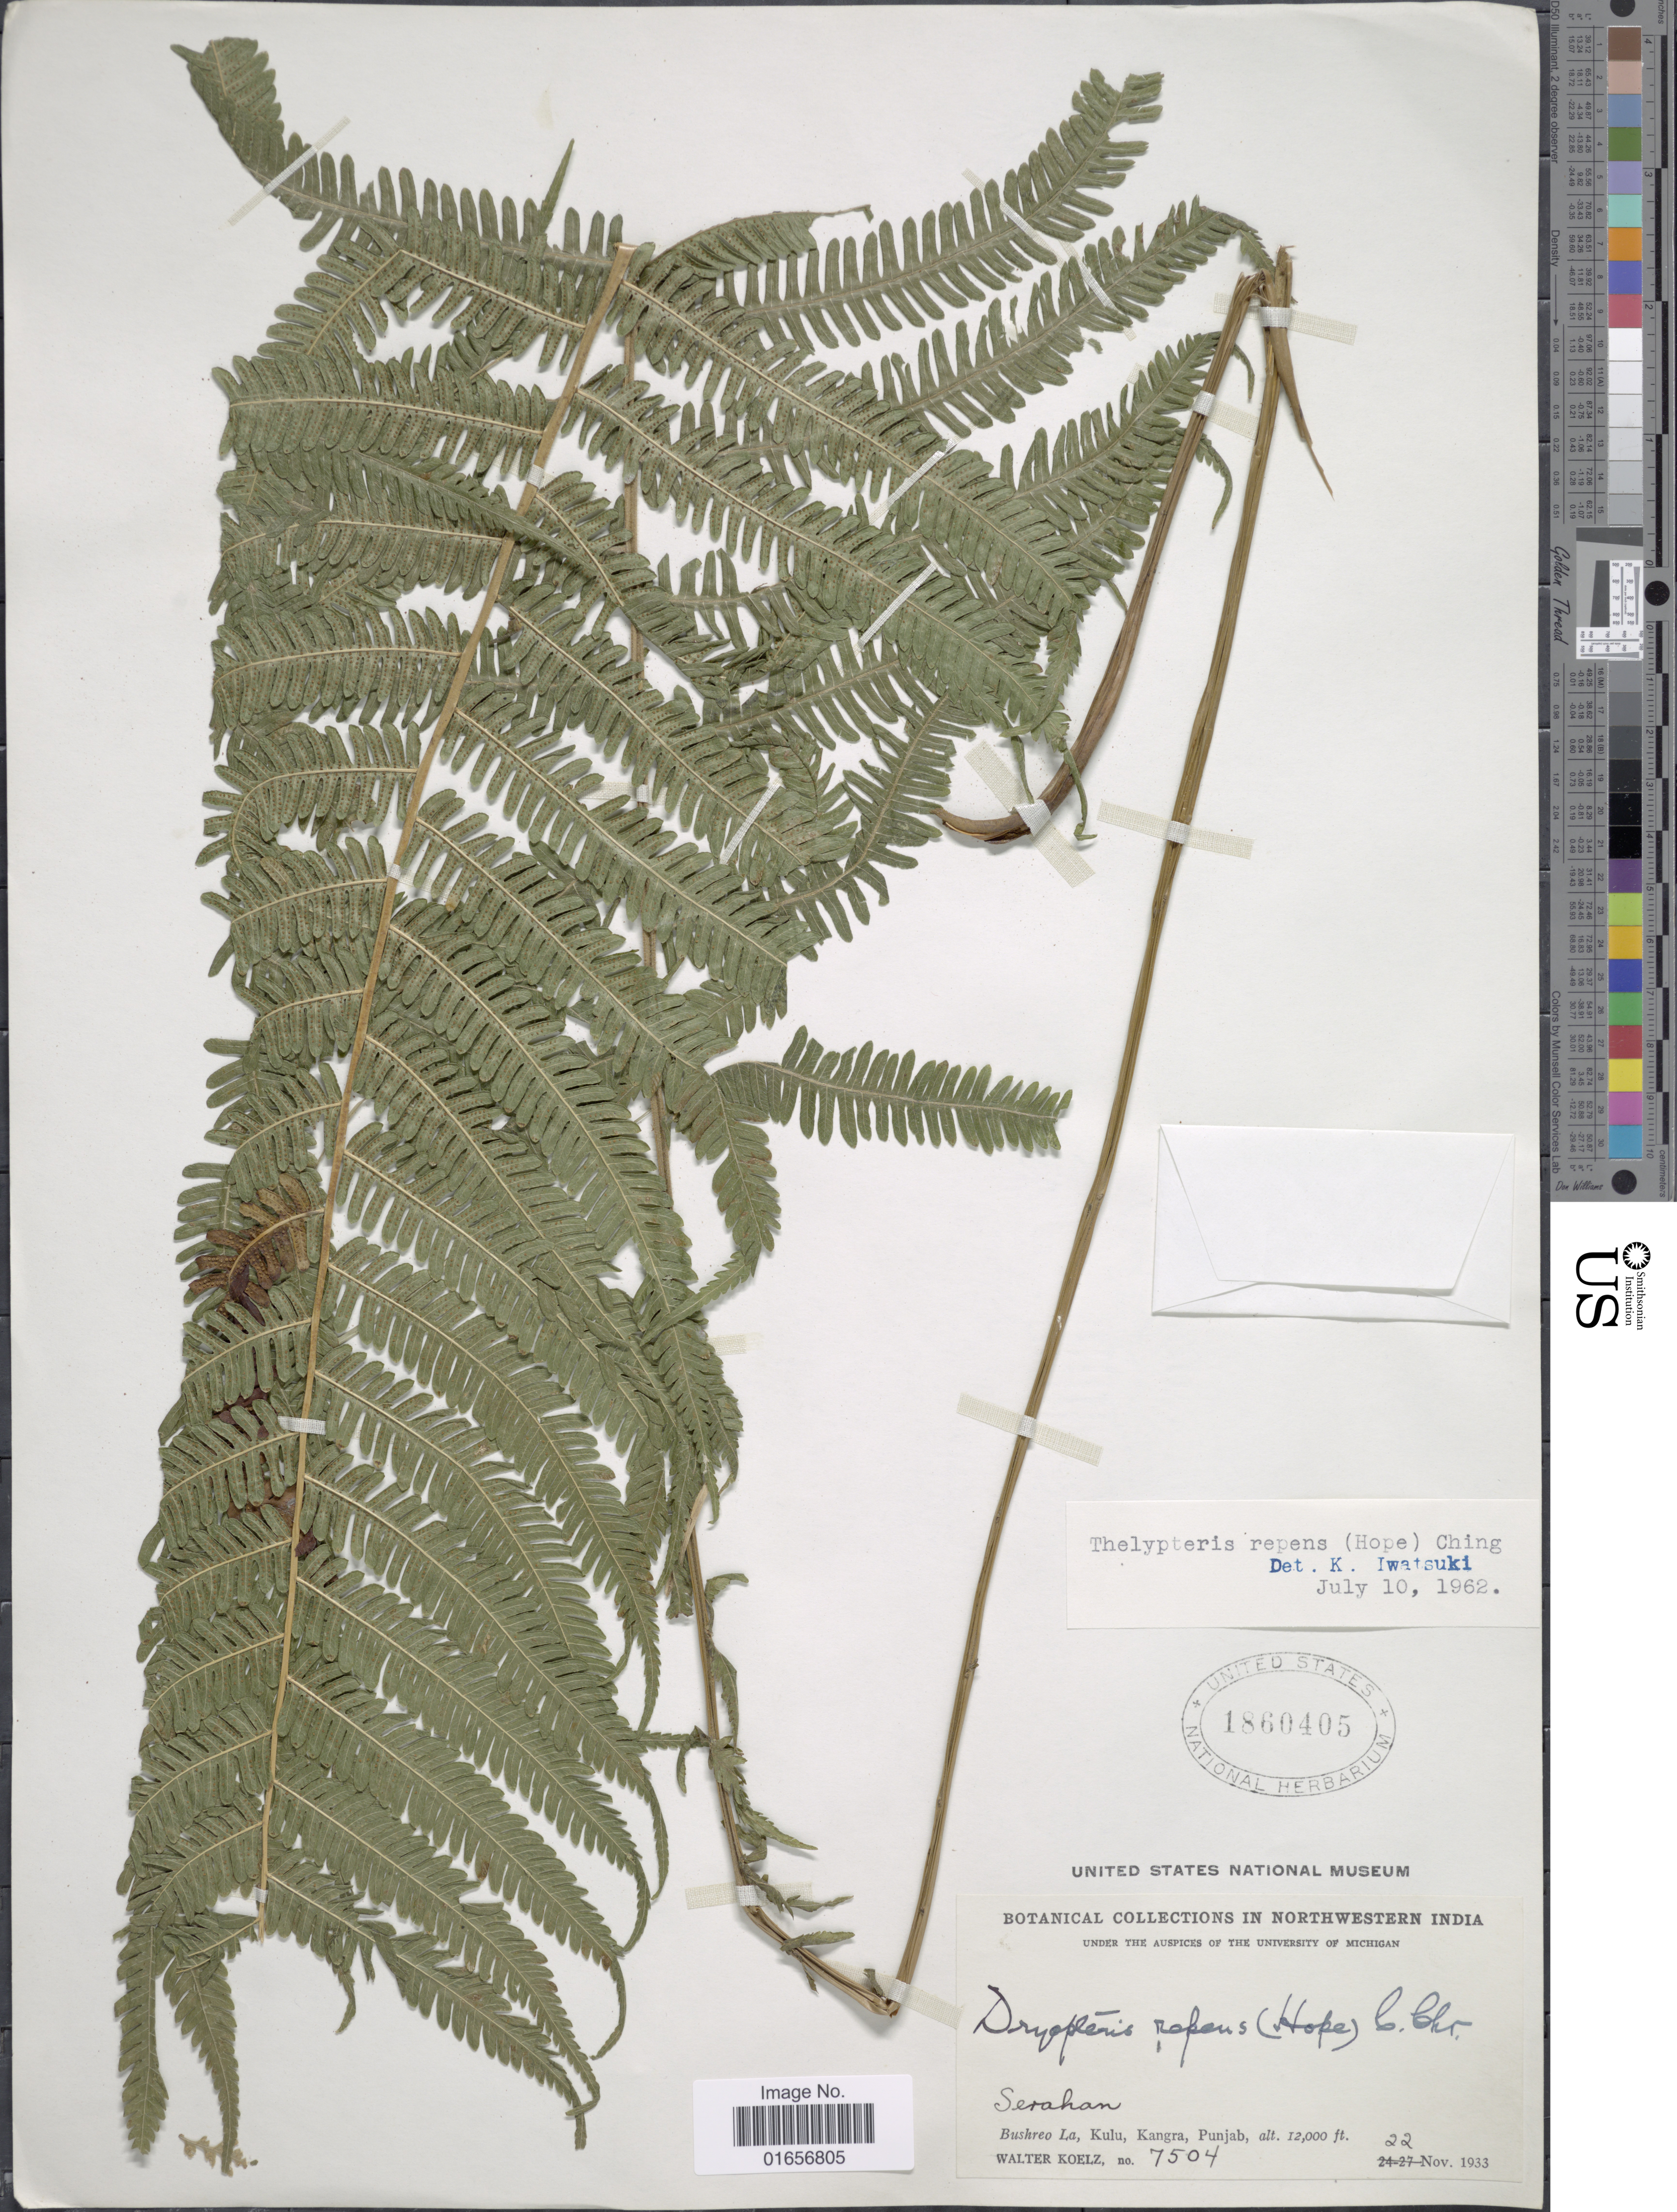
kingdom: Plantae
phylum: Tracheophyta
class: Polypodiopsida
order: Polypodiales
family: Thelypteridaceae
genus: Pseudocyclosorus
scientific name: Pseudocyclosorus repens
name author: (C. Hope) Ching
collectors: W. N. Koelz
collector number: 7504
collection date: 1933-11-22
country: India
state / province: Himachal Pradesh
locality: Northwestern India, Bushreo La, Kulu, Kangra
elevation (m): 3658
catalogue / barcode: US 1860405